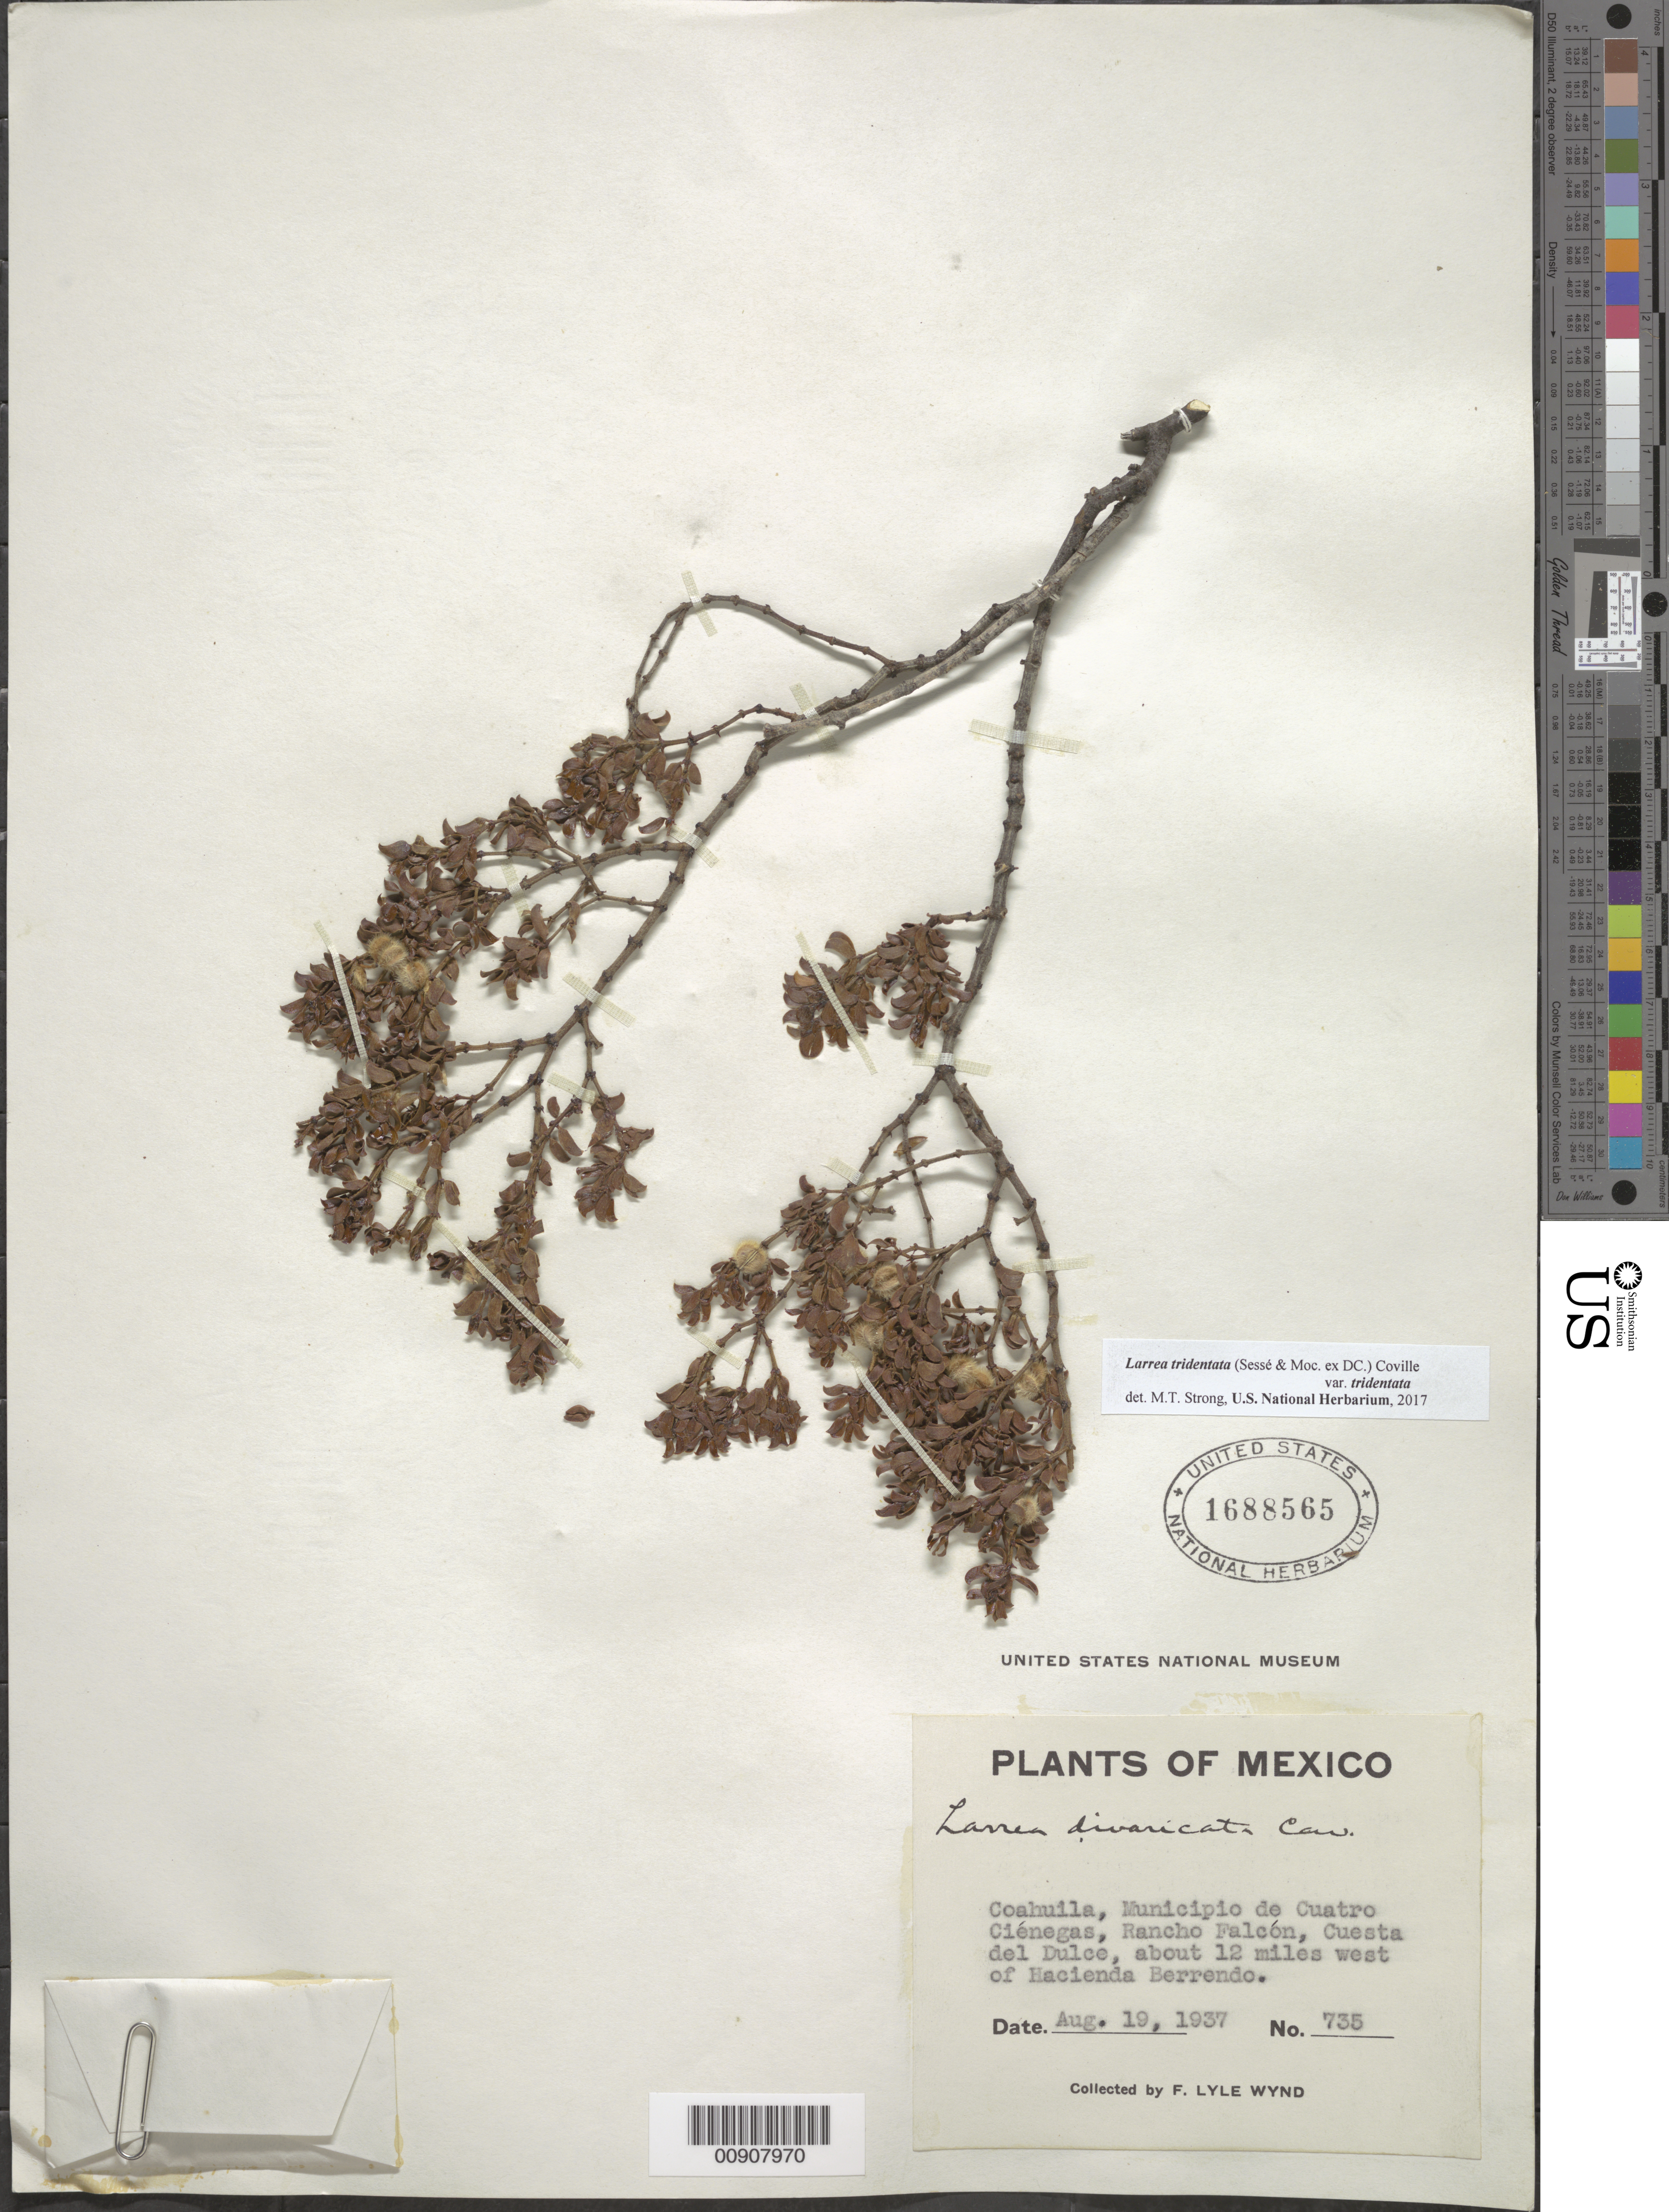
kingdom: Plantae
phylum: Tracheophyta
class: Magnoliopsida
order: Zygophyllales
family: Zygophyllaceae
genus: Larrea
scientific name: Larrea tridentata var. tridentata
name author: (Sessé & Moc. ex DC.) Coville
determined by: Strong, M. T., (US), Smithsonian Institution - National Museum of Natural History (UNITED STATES)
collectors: F. L. Wynd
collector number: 735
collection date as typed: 19 Aug 1937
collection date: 1937-08-19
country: Mexico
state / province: Coahuila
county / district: Cuatrociénegas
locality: Coahuila, Municipio deCuatro Ciénegas, Rancho Falcón, Cuesta del Dulce, about 12 miles west of Hacienda Berrendo.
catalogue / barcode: US 1688565